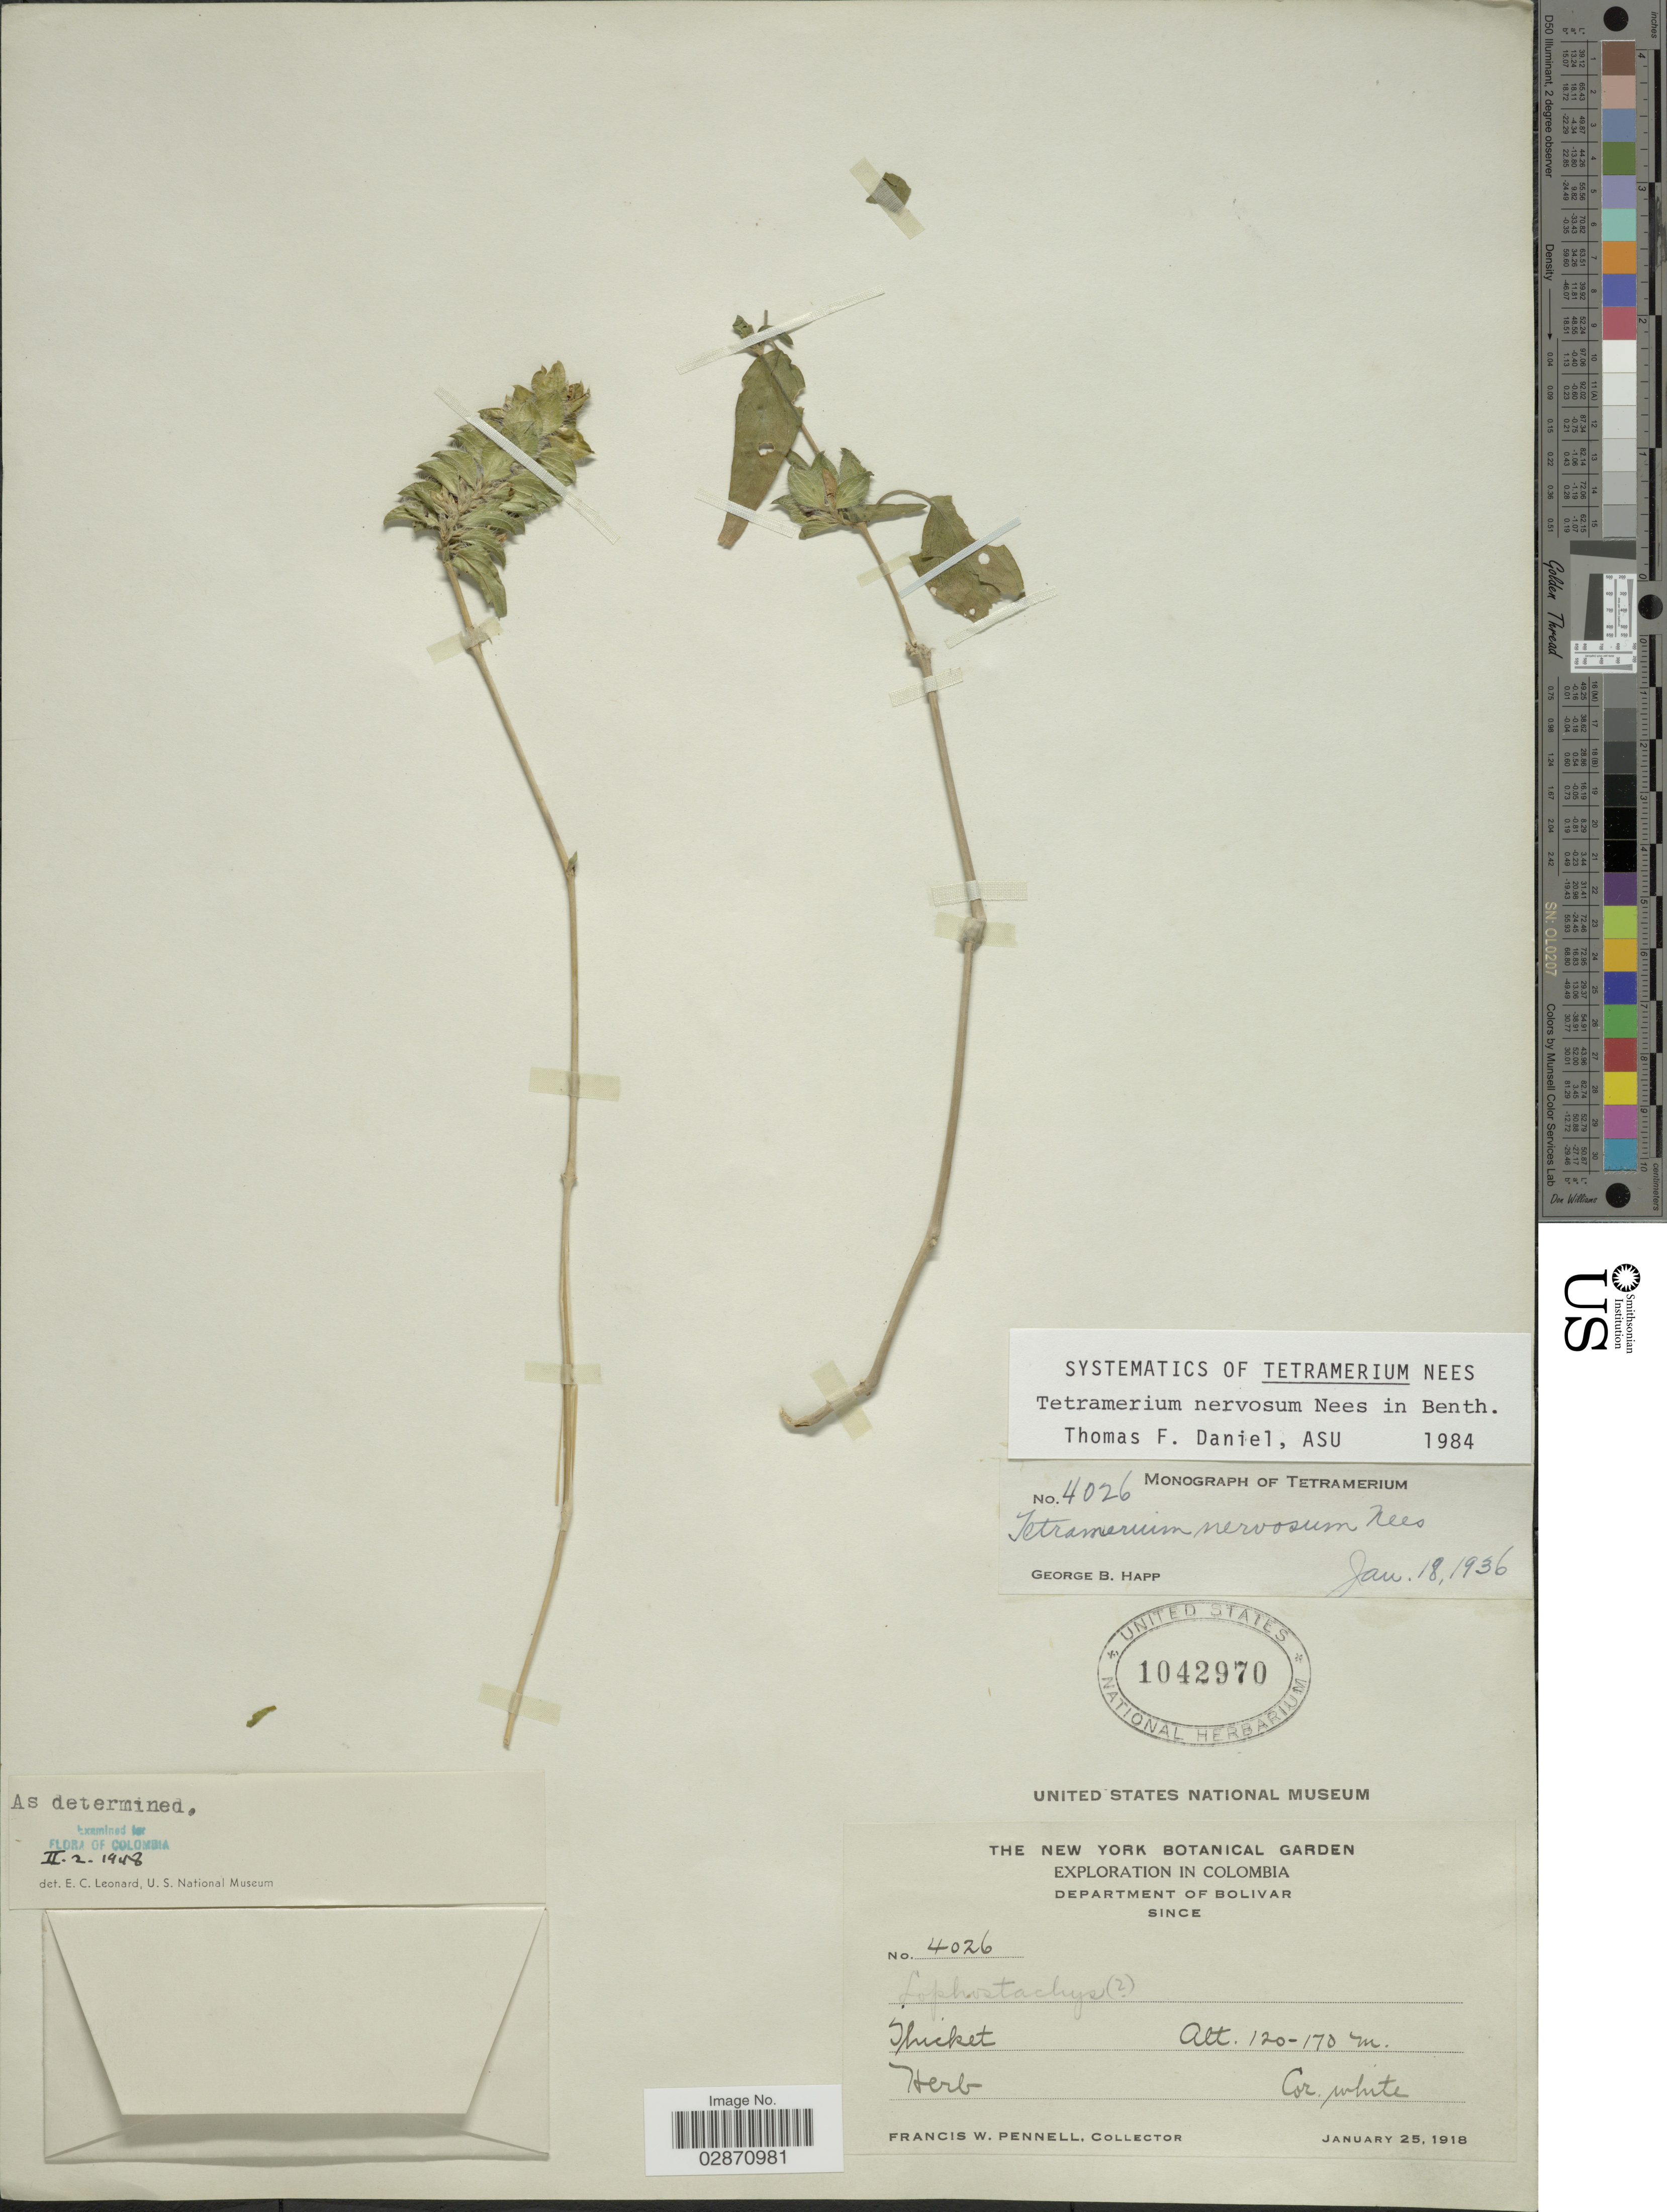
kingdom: Plantae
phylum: Tracheophyta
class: Magnoliopsida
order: Lamiales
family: Acanthaceae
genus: Tetramerium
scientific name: Tetramerium nervosum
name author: Nees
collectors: F. W. Pennell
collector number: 4026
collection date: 1918-01-25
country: Colombia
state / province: Bolívar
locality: Department of Bolivar, Since.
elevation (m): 120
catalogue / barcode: US 1042970